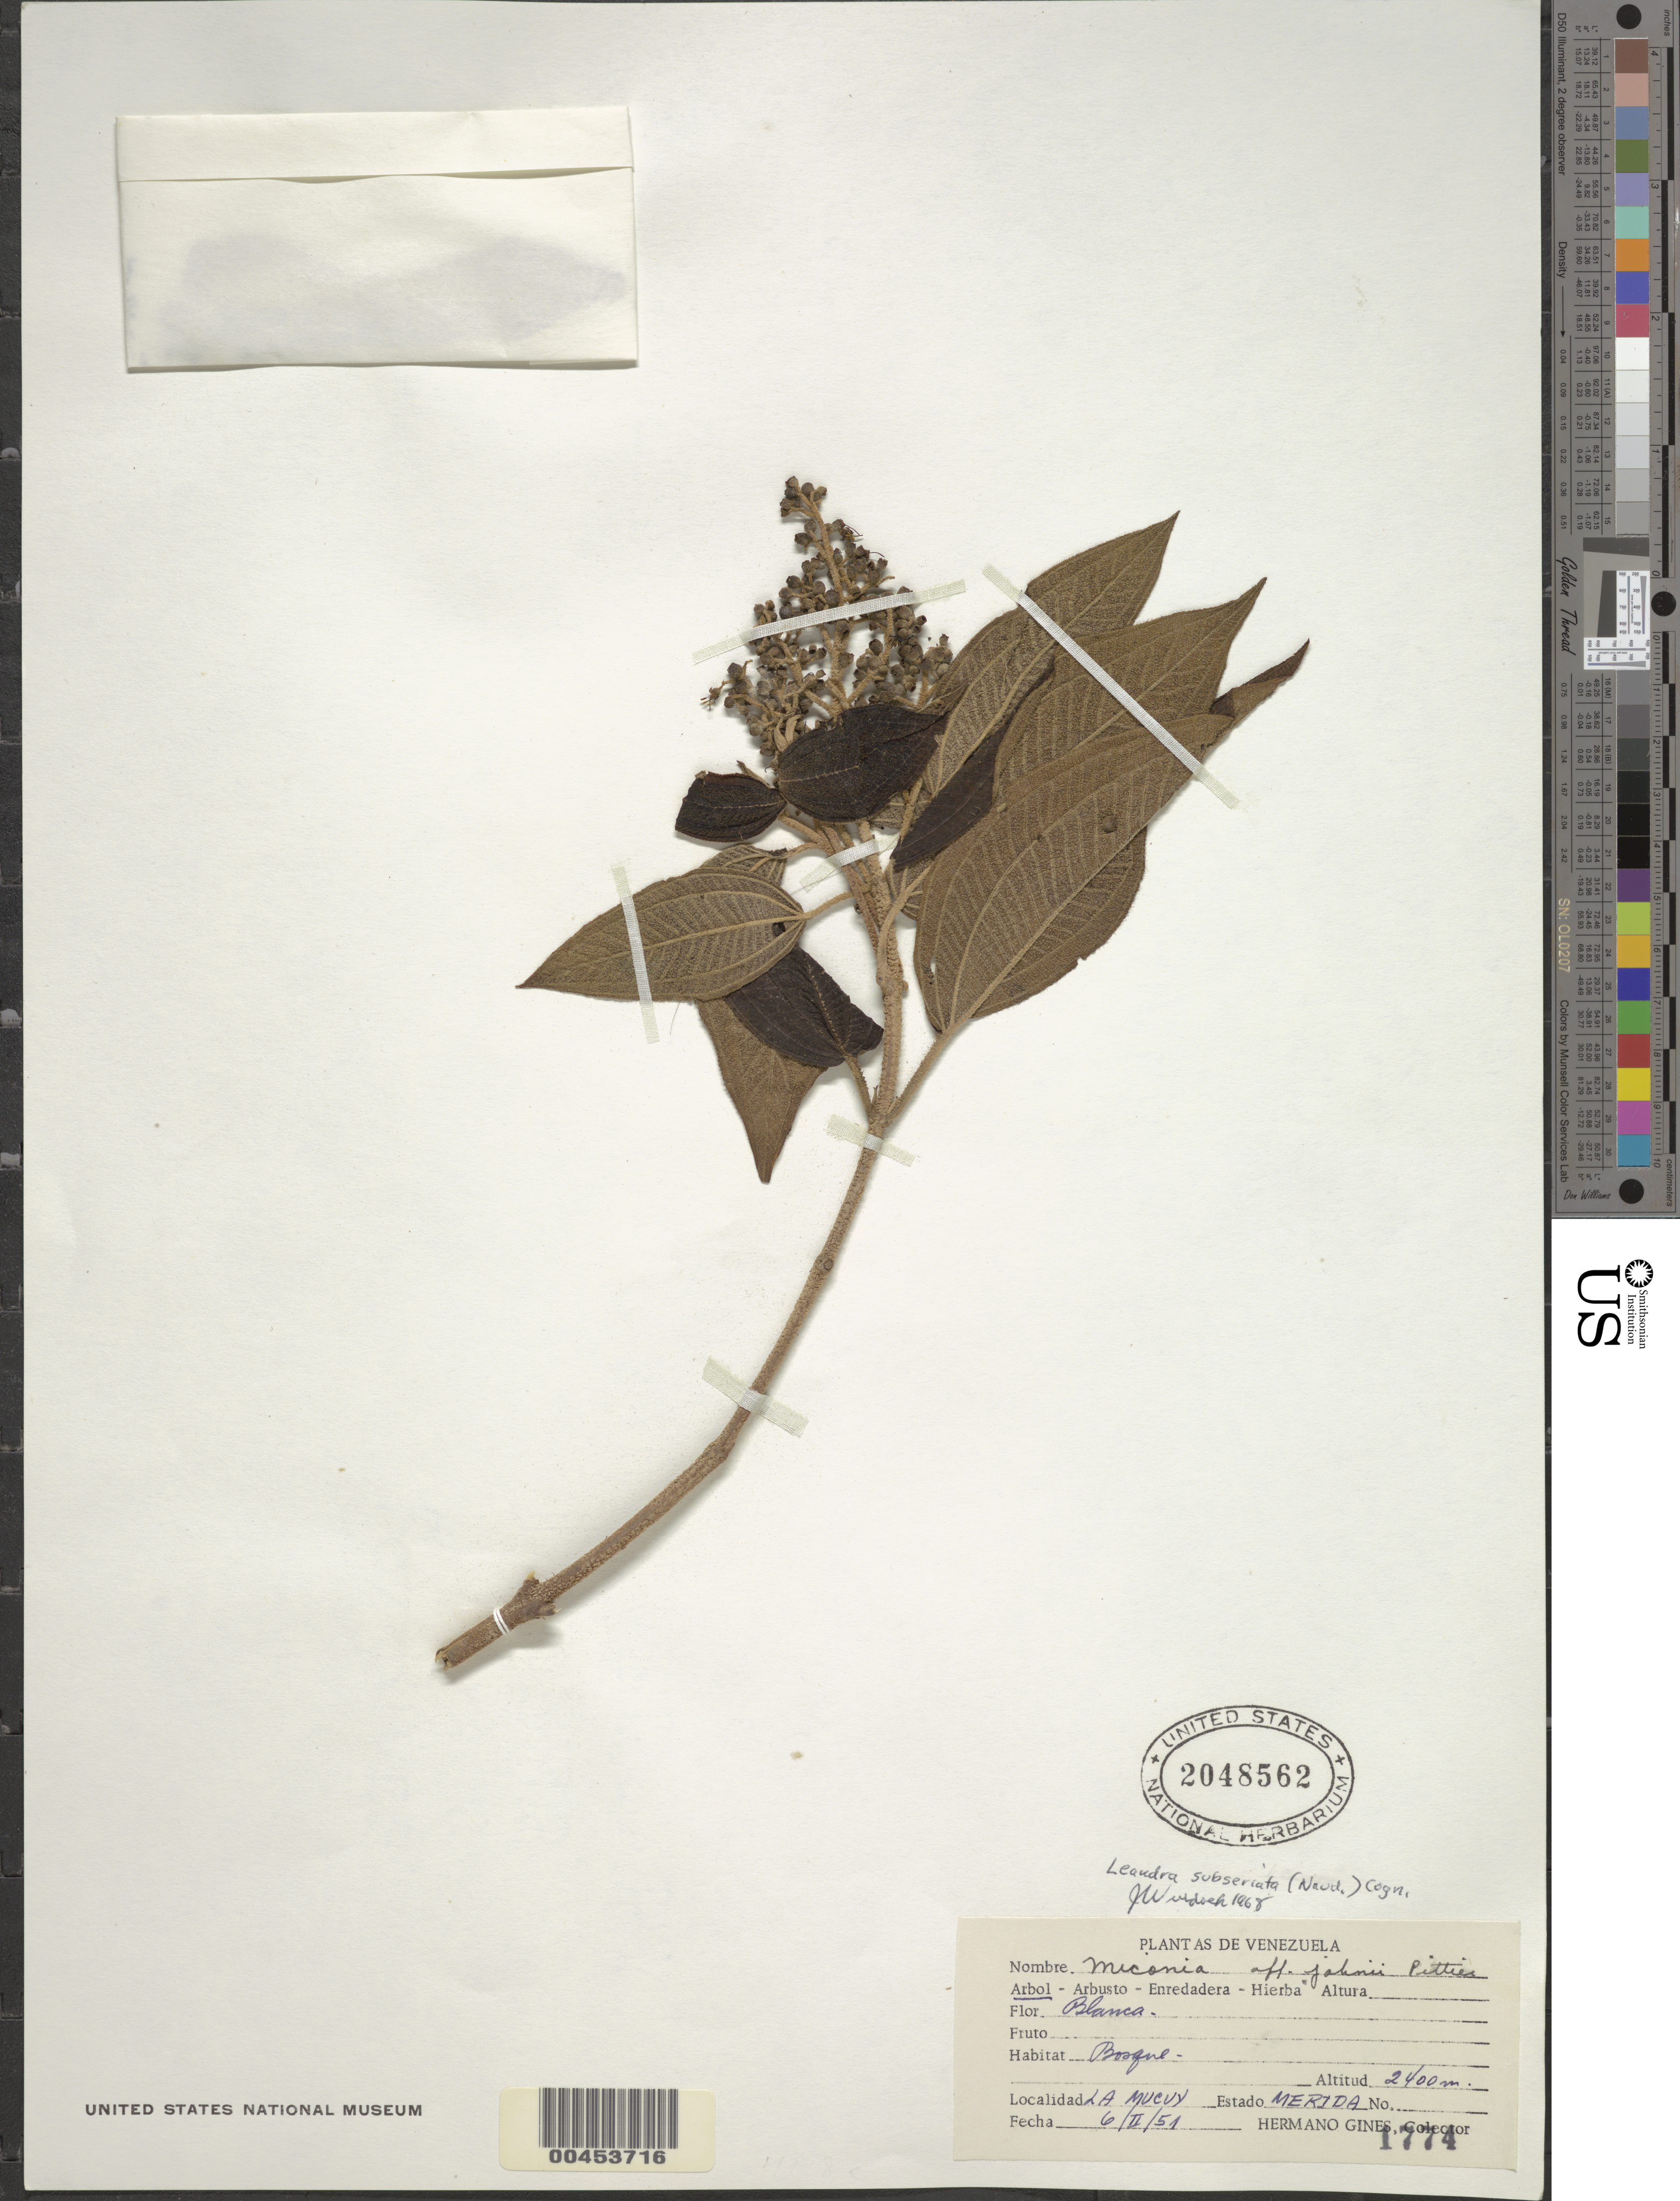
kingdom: Plantae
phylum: Tracheophyta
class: Magnoliopsida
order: Myrtales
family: Melastomataceae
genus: Leandra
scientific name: Leandra subseriata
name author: (Naudin) Cogn.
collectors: Bro. Gines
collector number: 1774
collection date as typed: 06 Feb 1951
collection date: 1951-02-06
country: Venezuela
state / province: Mérida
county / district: Libertador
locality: La Mucuy Mucuy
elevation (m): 2400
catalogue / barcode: US 2048562